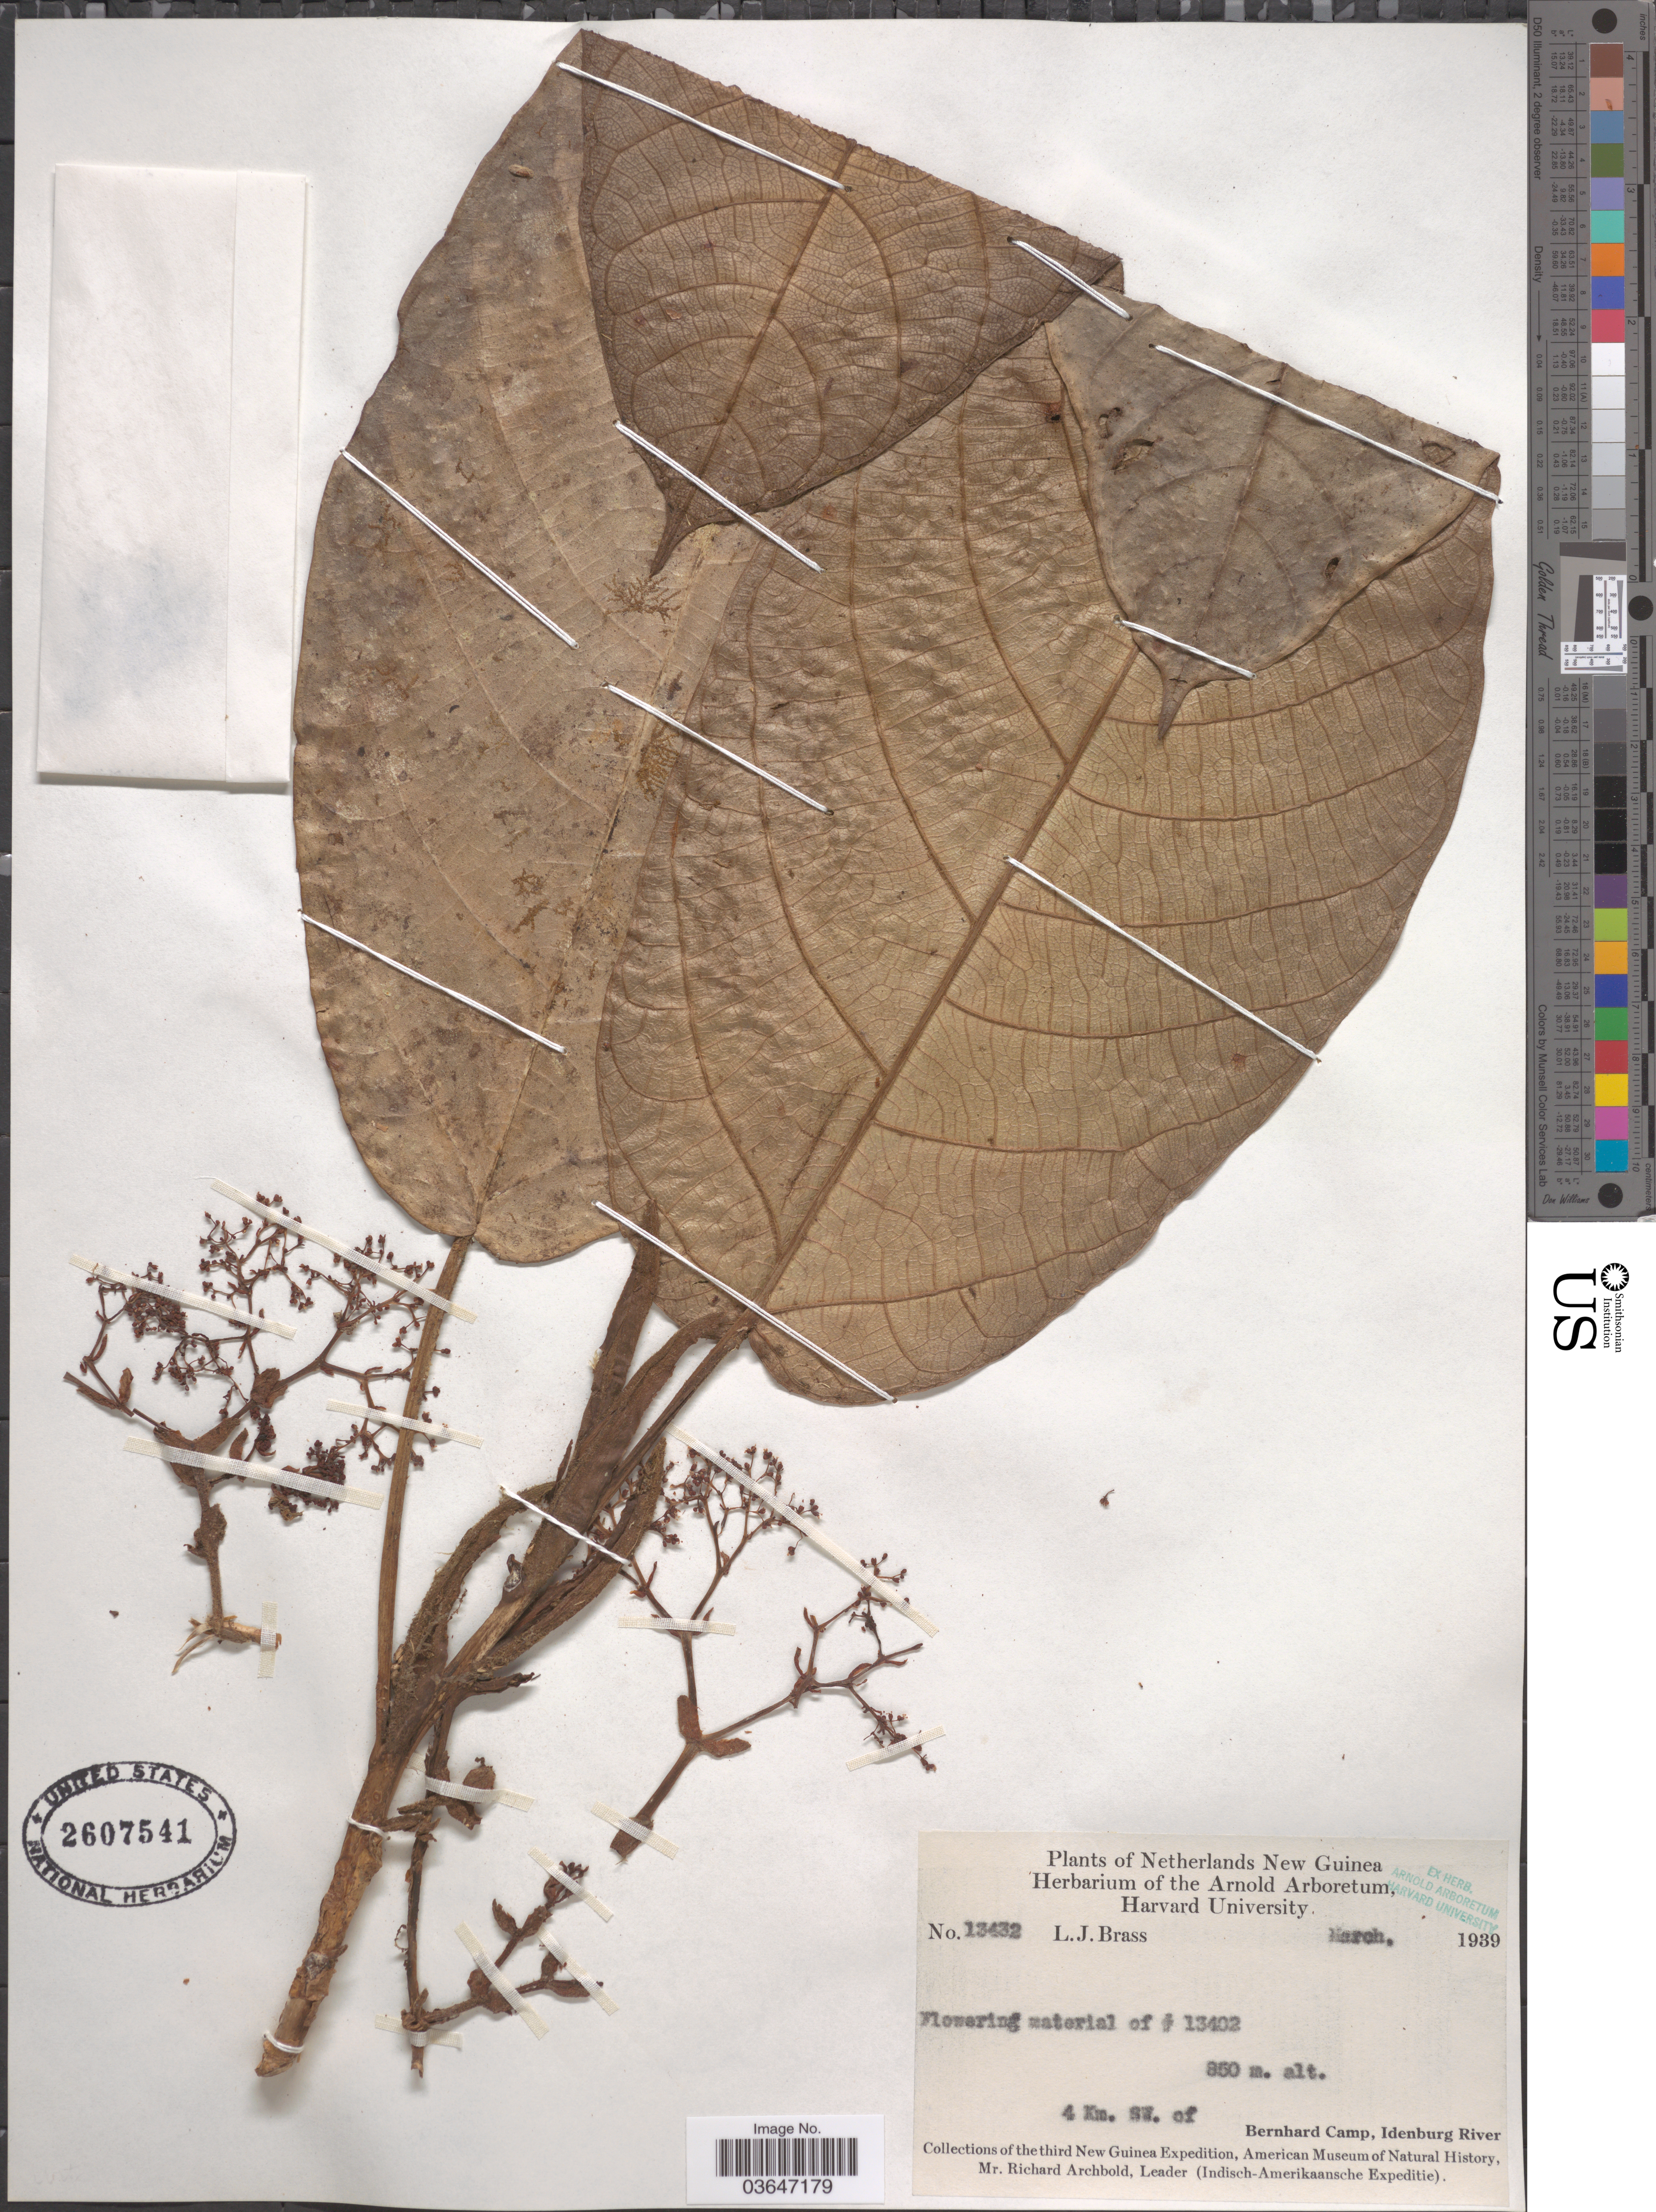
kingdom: Plantae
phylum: Tracheophyta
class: Magnoliopsida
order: Proteales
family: Proteaceae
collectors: L. J. Brass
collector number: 13432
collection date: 1939-03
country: Indonesia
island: New Guinea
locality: Netherlands New Guinea. 4 Km. SW. of Bernhard Camp, Idenburg River.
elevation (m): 850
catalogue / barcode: US 2607541